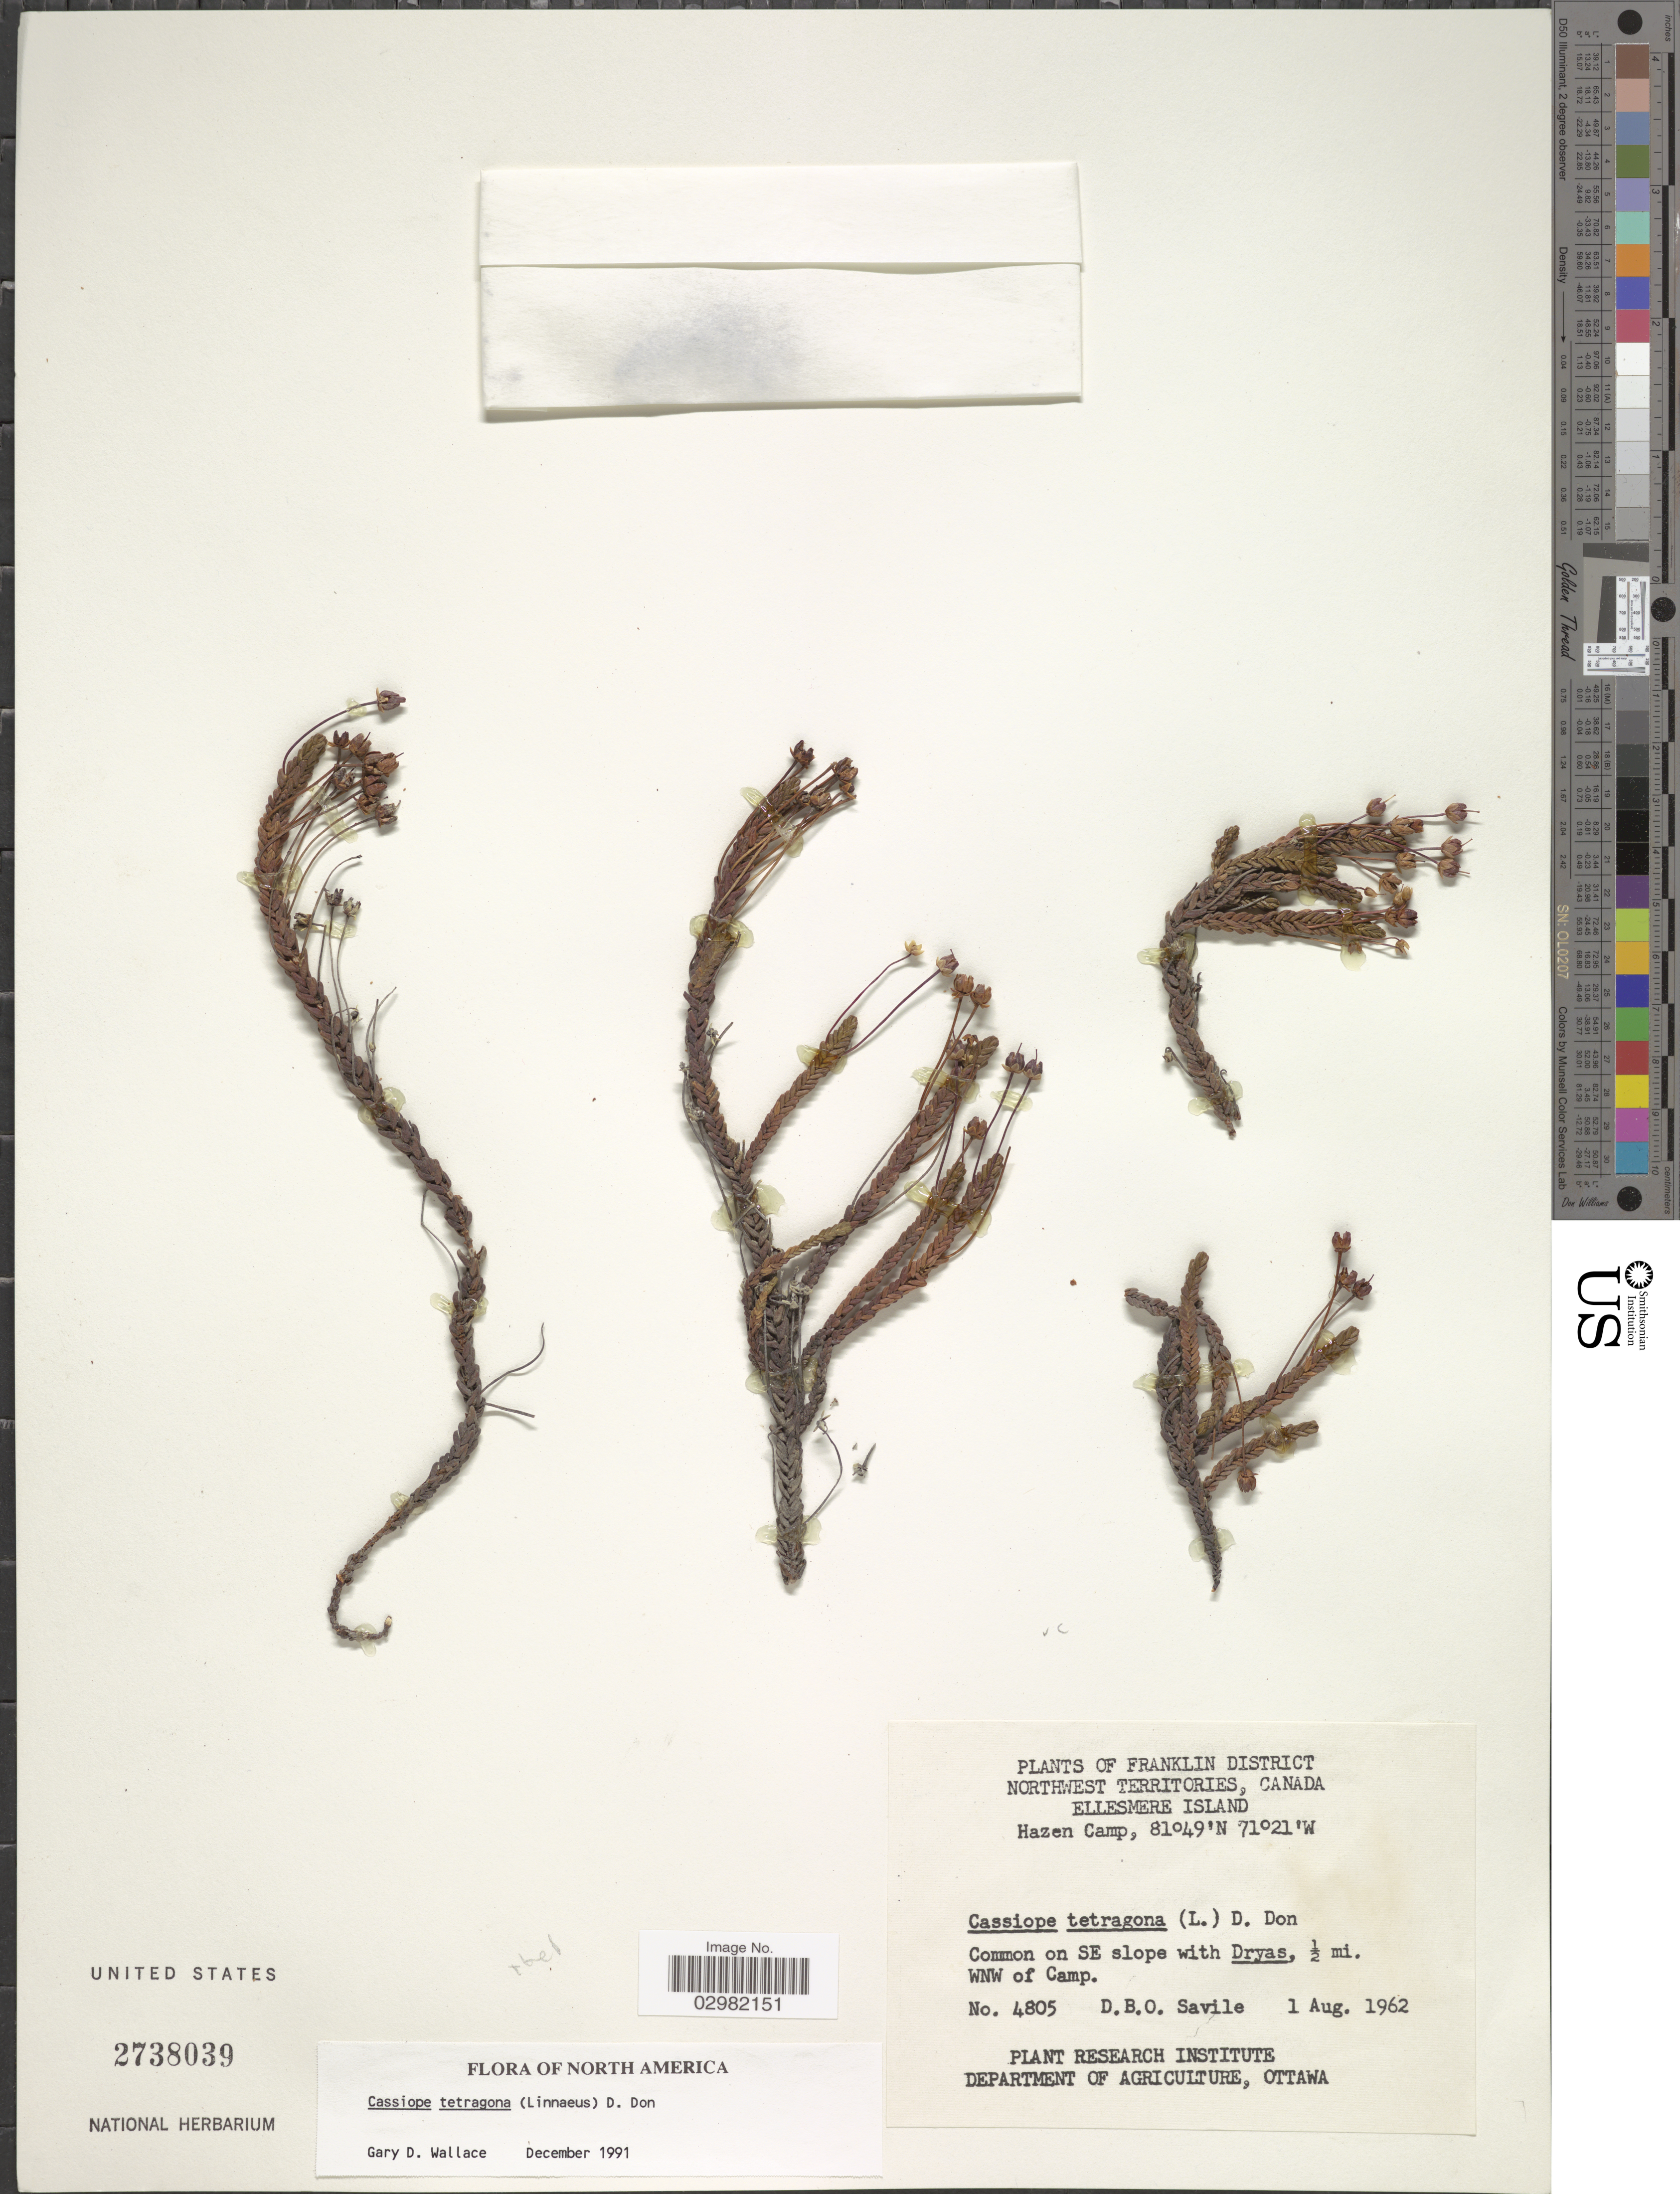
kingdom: Plantae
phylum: Tracheophyta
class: Magnoliopsida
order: Ericales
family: Ericaceae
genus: Cassiope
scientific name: Cassiope tetragona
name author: (L.) D. Don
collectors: D. Savile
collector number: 4805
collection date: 1962-08-01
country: Canada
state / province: Northwest Territories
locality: Franklin District. Ellesmere Island. Hazen Camp. Common on SE slope , ½ mi. WNW of Camp.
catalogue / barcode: US 2738039